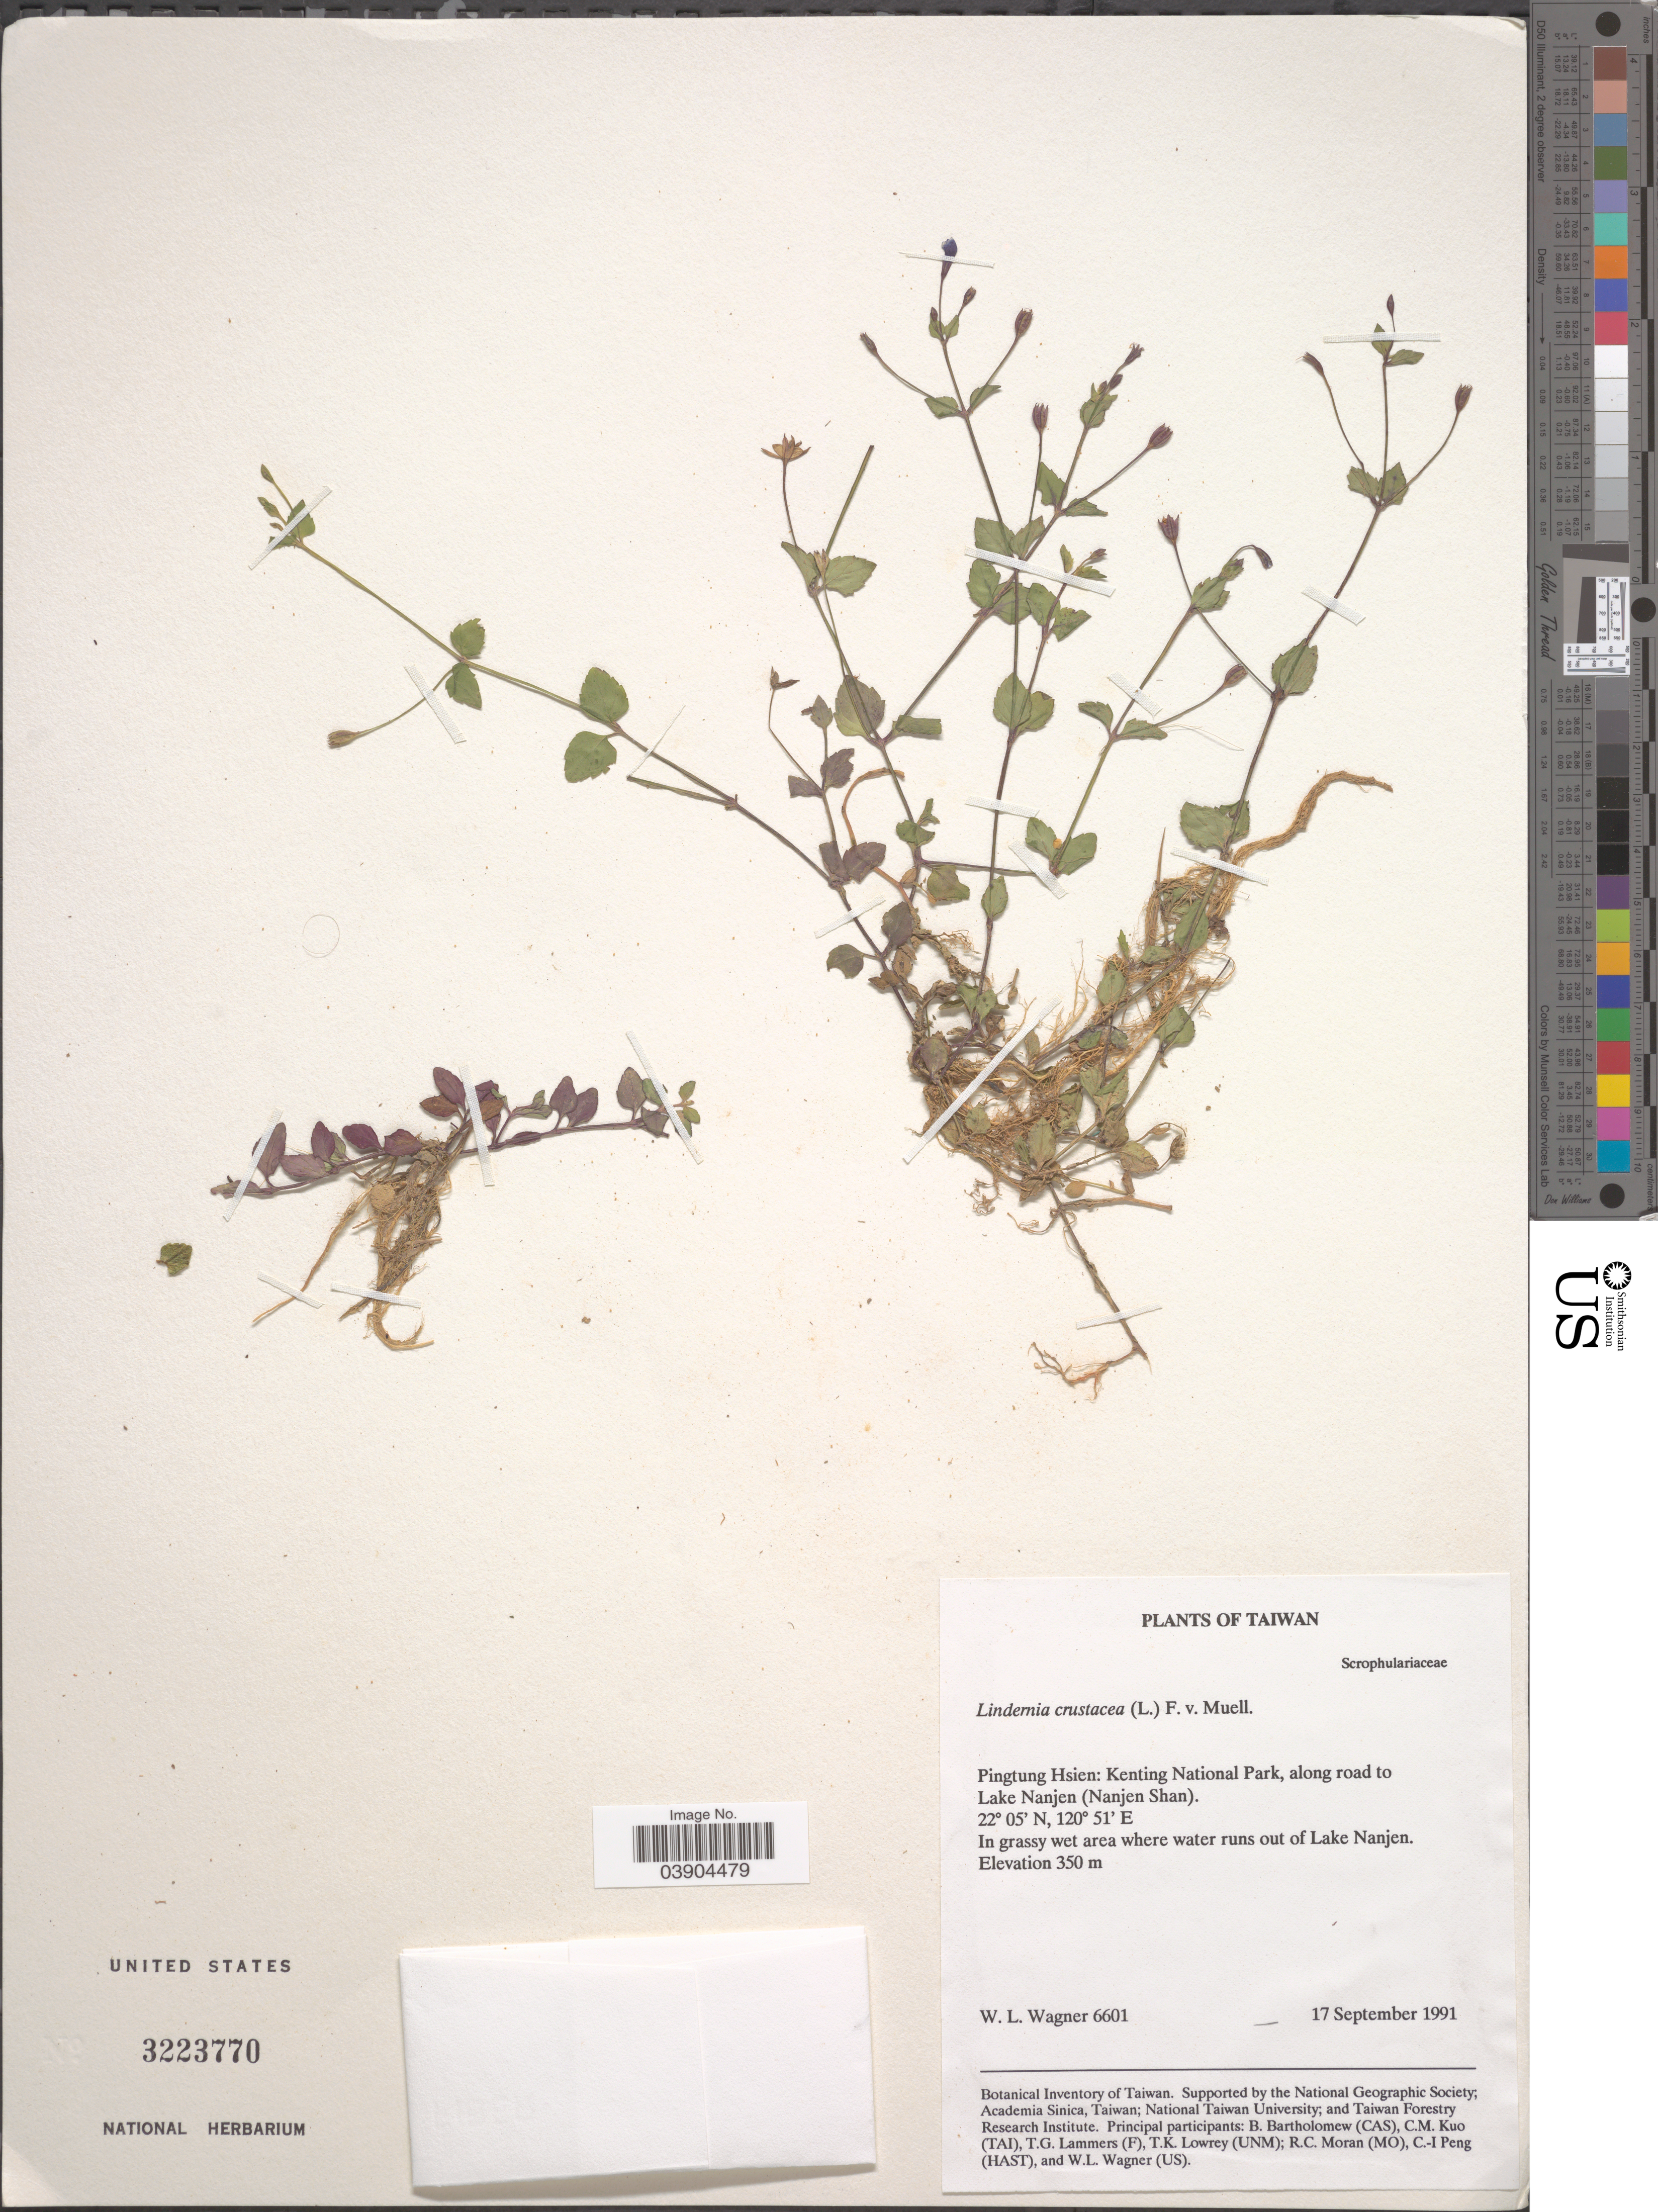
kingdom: Plantae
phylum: Tracheophyta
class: Magnoliopsida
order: Lamiales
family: Linderniaceae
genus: Lindernia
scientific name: Lindernia crustacea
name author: (L.) F. Muell.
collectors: W. L. Wagner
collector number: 6601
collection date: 1991-09-17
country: Taiwan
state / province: Pingtung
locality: Pingtung Hsien: Kenting National Park, along road to Lake Nanjen (Nanjen Shan).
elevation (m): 350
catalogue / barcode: US 3223770